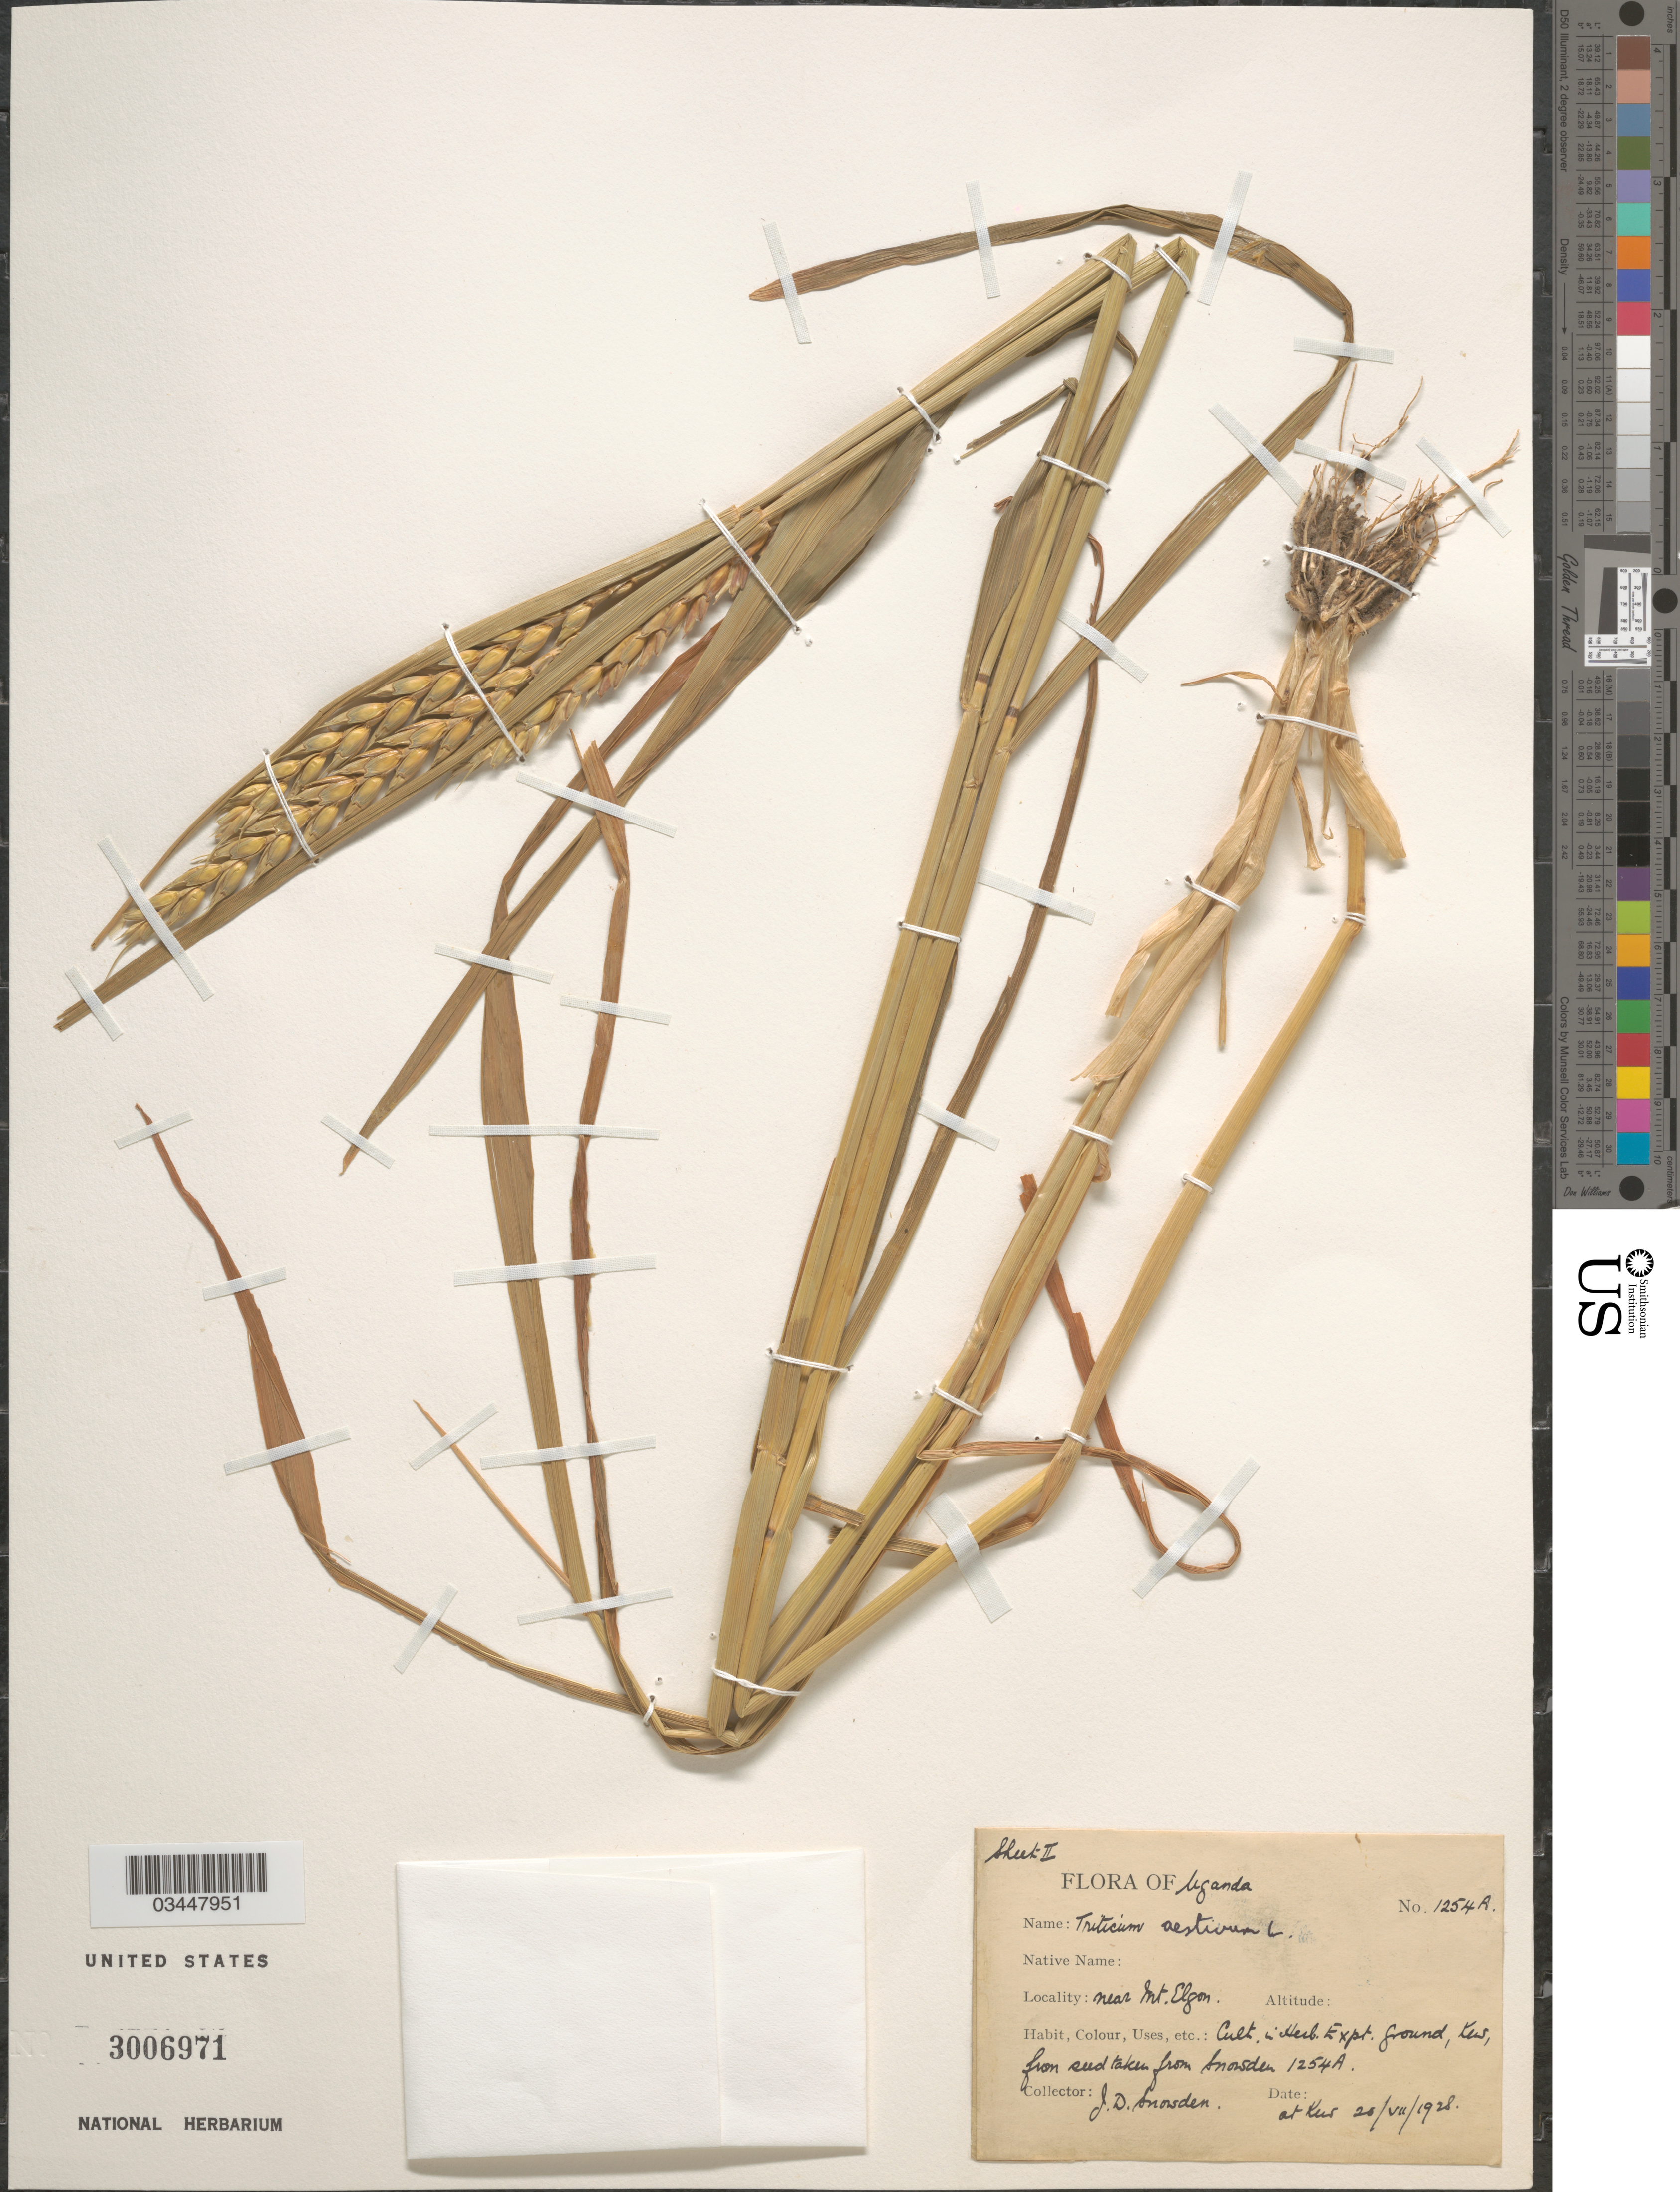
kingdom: Plantae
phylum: Tracheophyta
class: Liliopsida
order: Poales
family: Poaceae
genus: Triticum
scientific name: Triticum aestivum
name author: L.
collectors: J. Snowden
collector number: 1254A?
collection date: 1928-07-25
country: United Kingdom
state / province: England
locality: In Herb. Expt. Ground, Kew. At Kew.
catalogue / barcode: US 3006971